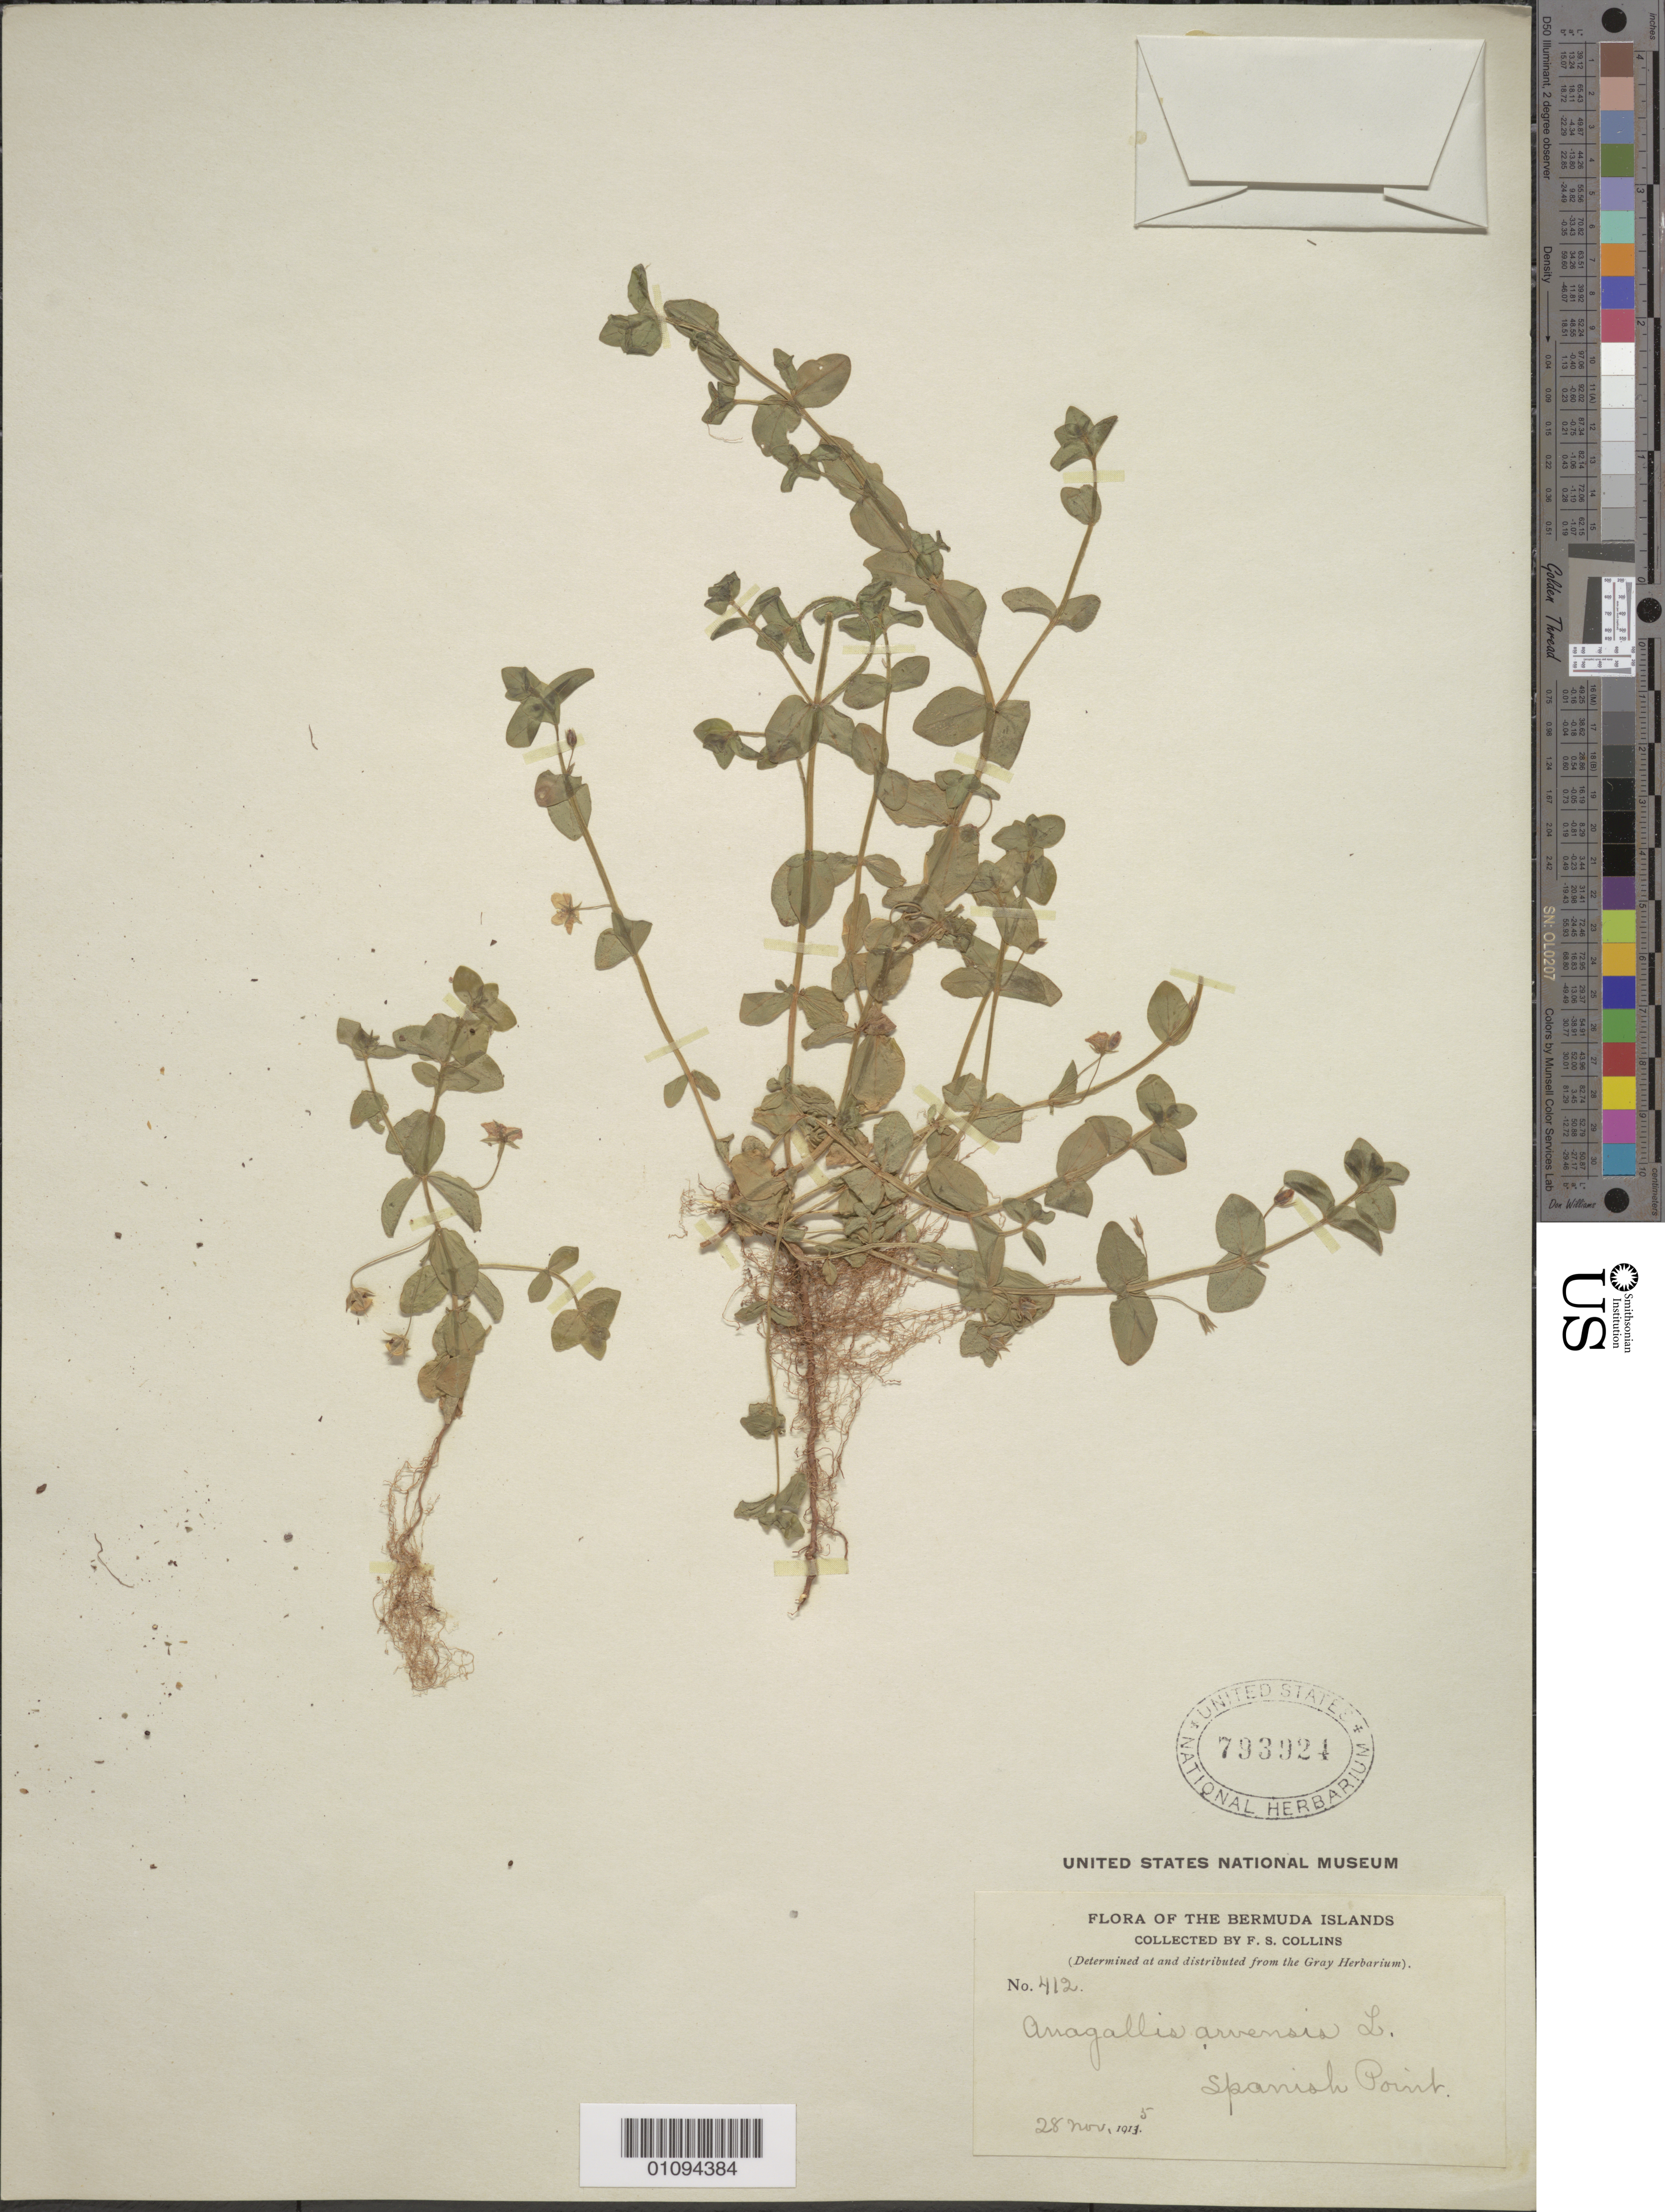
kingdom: Plantae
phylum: Tracheophyta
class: Magnoliopsida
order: Ericales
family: Primulaceae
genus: Anagallis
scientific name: Anagallis arvensis var. arvensis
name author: L.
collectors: F. Collins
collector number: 412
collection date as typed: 28 Nov 1915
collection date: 1915-11-28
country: Bermuda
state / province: Pembroke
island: Bermuda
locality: Spanish Point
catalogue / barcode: US 793924